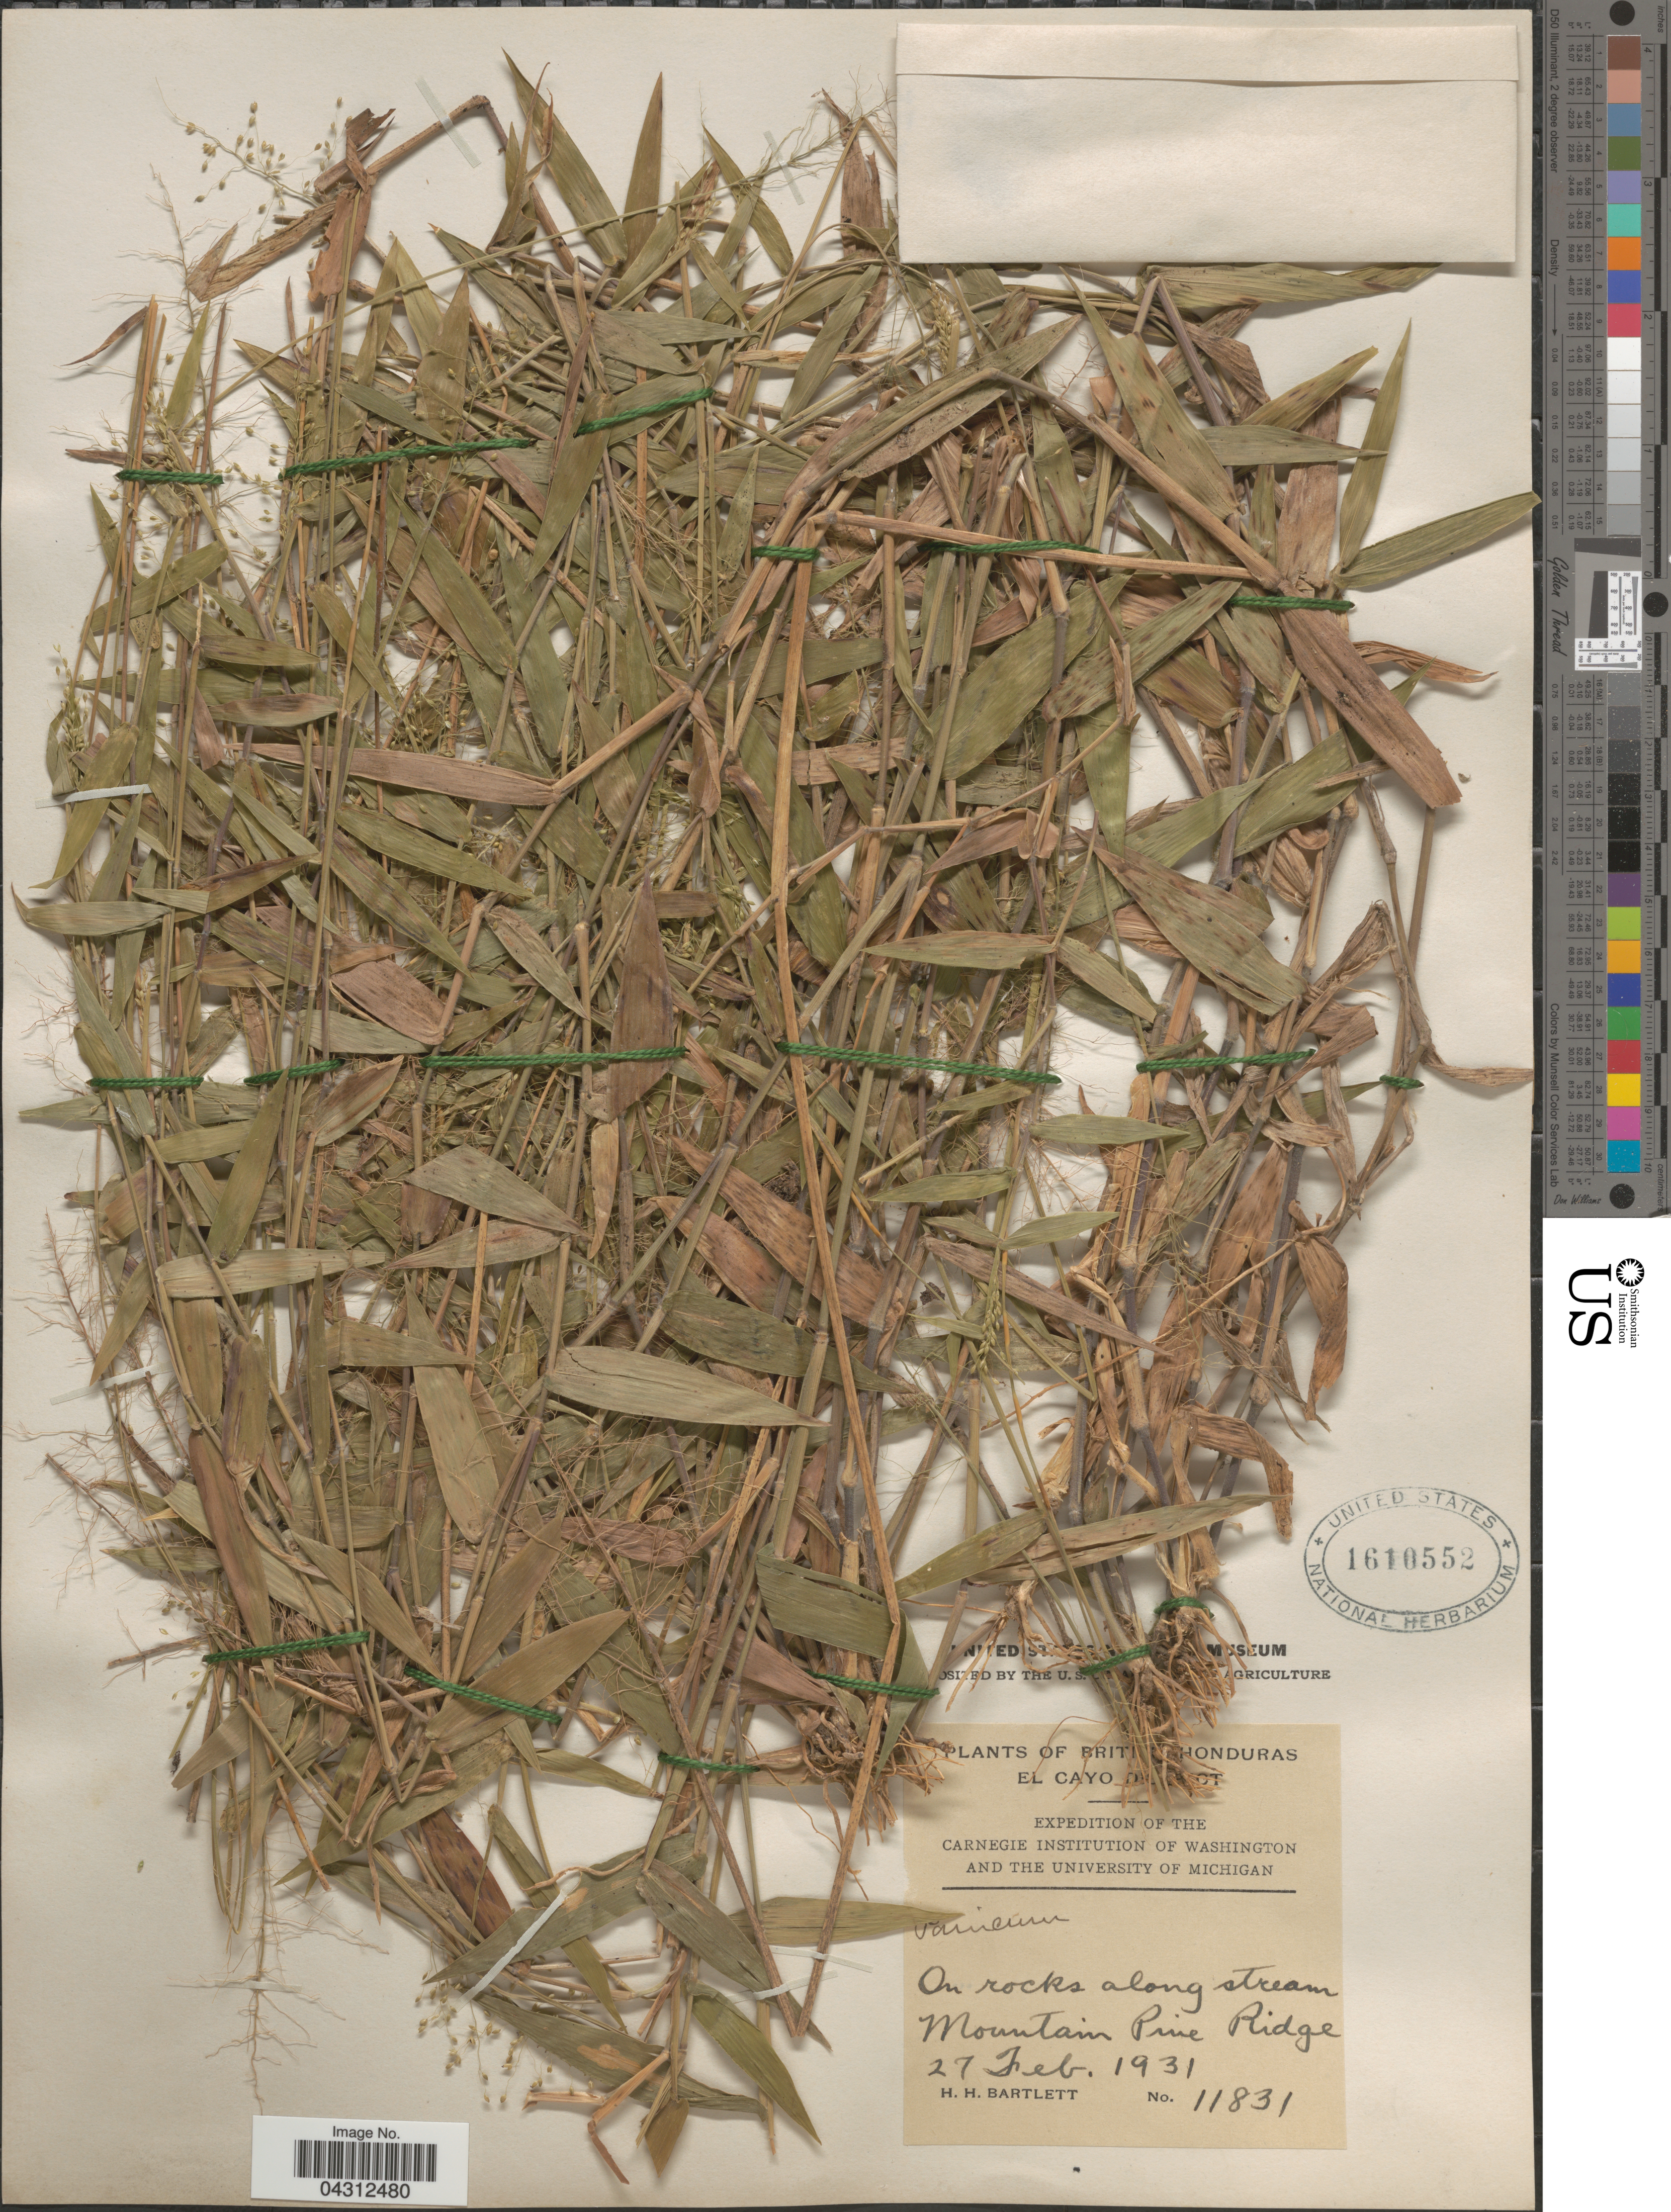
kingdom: Plantae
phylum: Tracheophyta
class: Liliopsida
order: Poales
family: Poaceae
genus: Dichanthelium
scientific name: Dichanthelium viscidellum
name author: (Scribn.) Gould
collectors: H. H. Bartlett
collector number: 11831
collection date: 1931-02-27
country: Belize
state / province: Cayo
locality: British Honduras. El Cayo District. Expedition of the Carnegie Institution of Washington and the University of Michigan. Mountain Pine Ridge. On rocks along stream Mountain Pine Ridge.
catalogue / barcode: US 1610552